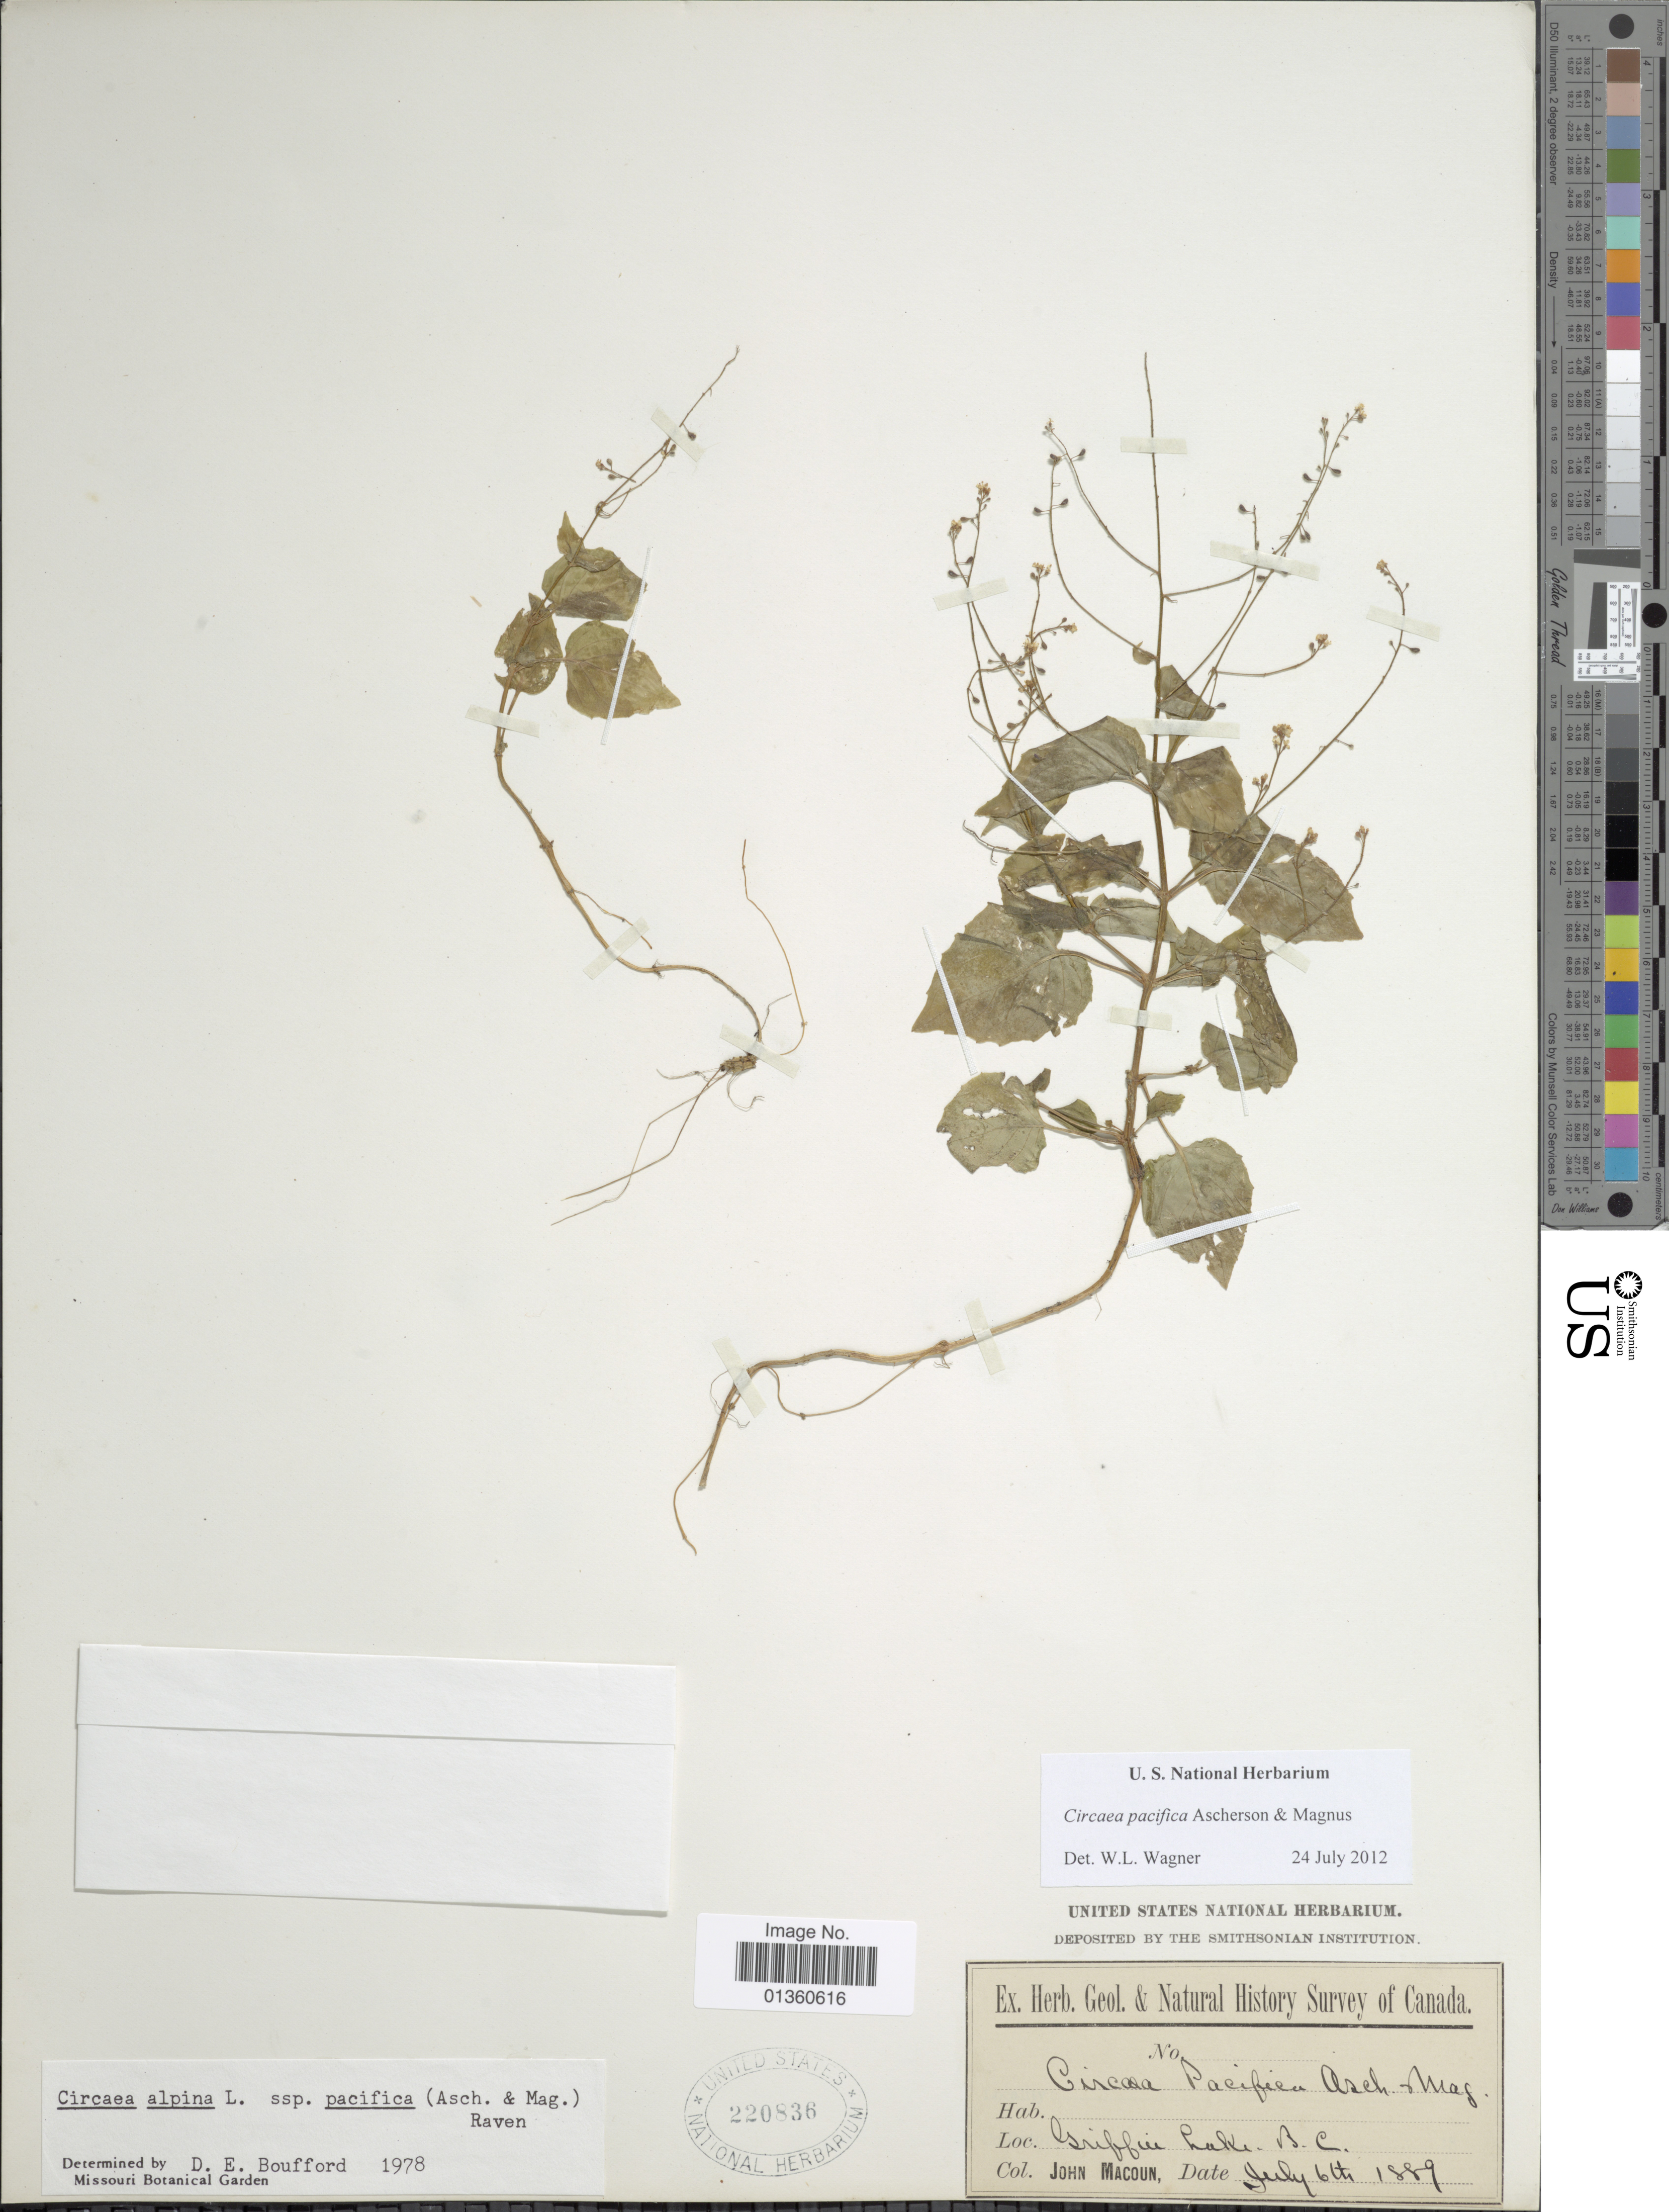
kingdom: Plantae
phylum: Tracheophyta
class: Magnoliopsida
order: Myrtales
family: Onagraceae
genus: Circaea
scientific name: Circaea pacifica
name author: Asch. & Magnus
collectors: J. Macoun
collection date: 1889-07-06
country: Canada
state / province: British Columbia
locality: Griffier Lake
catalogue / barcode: US 220836